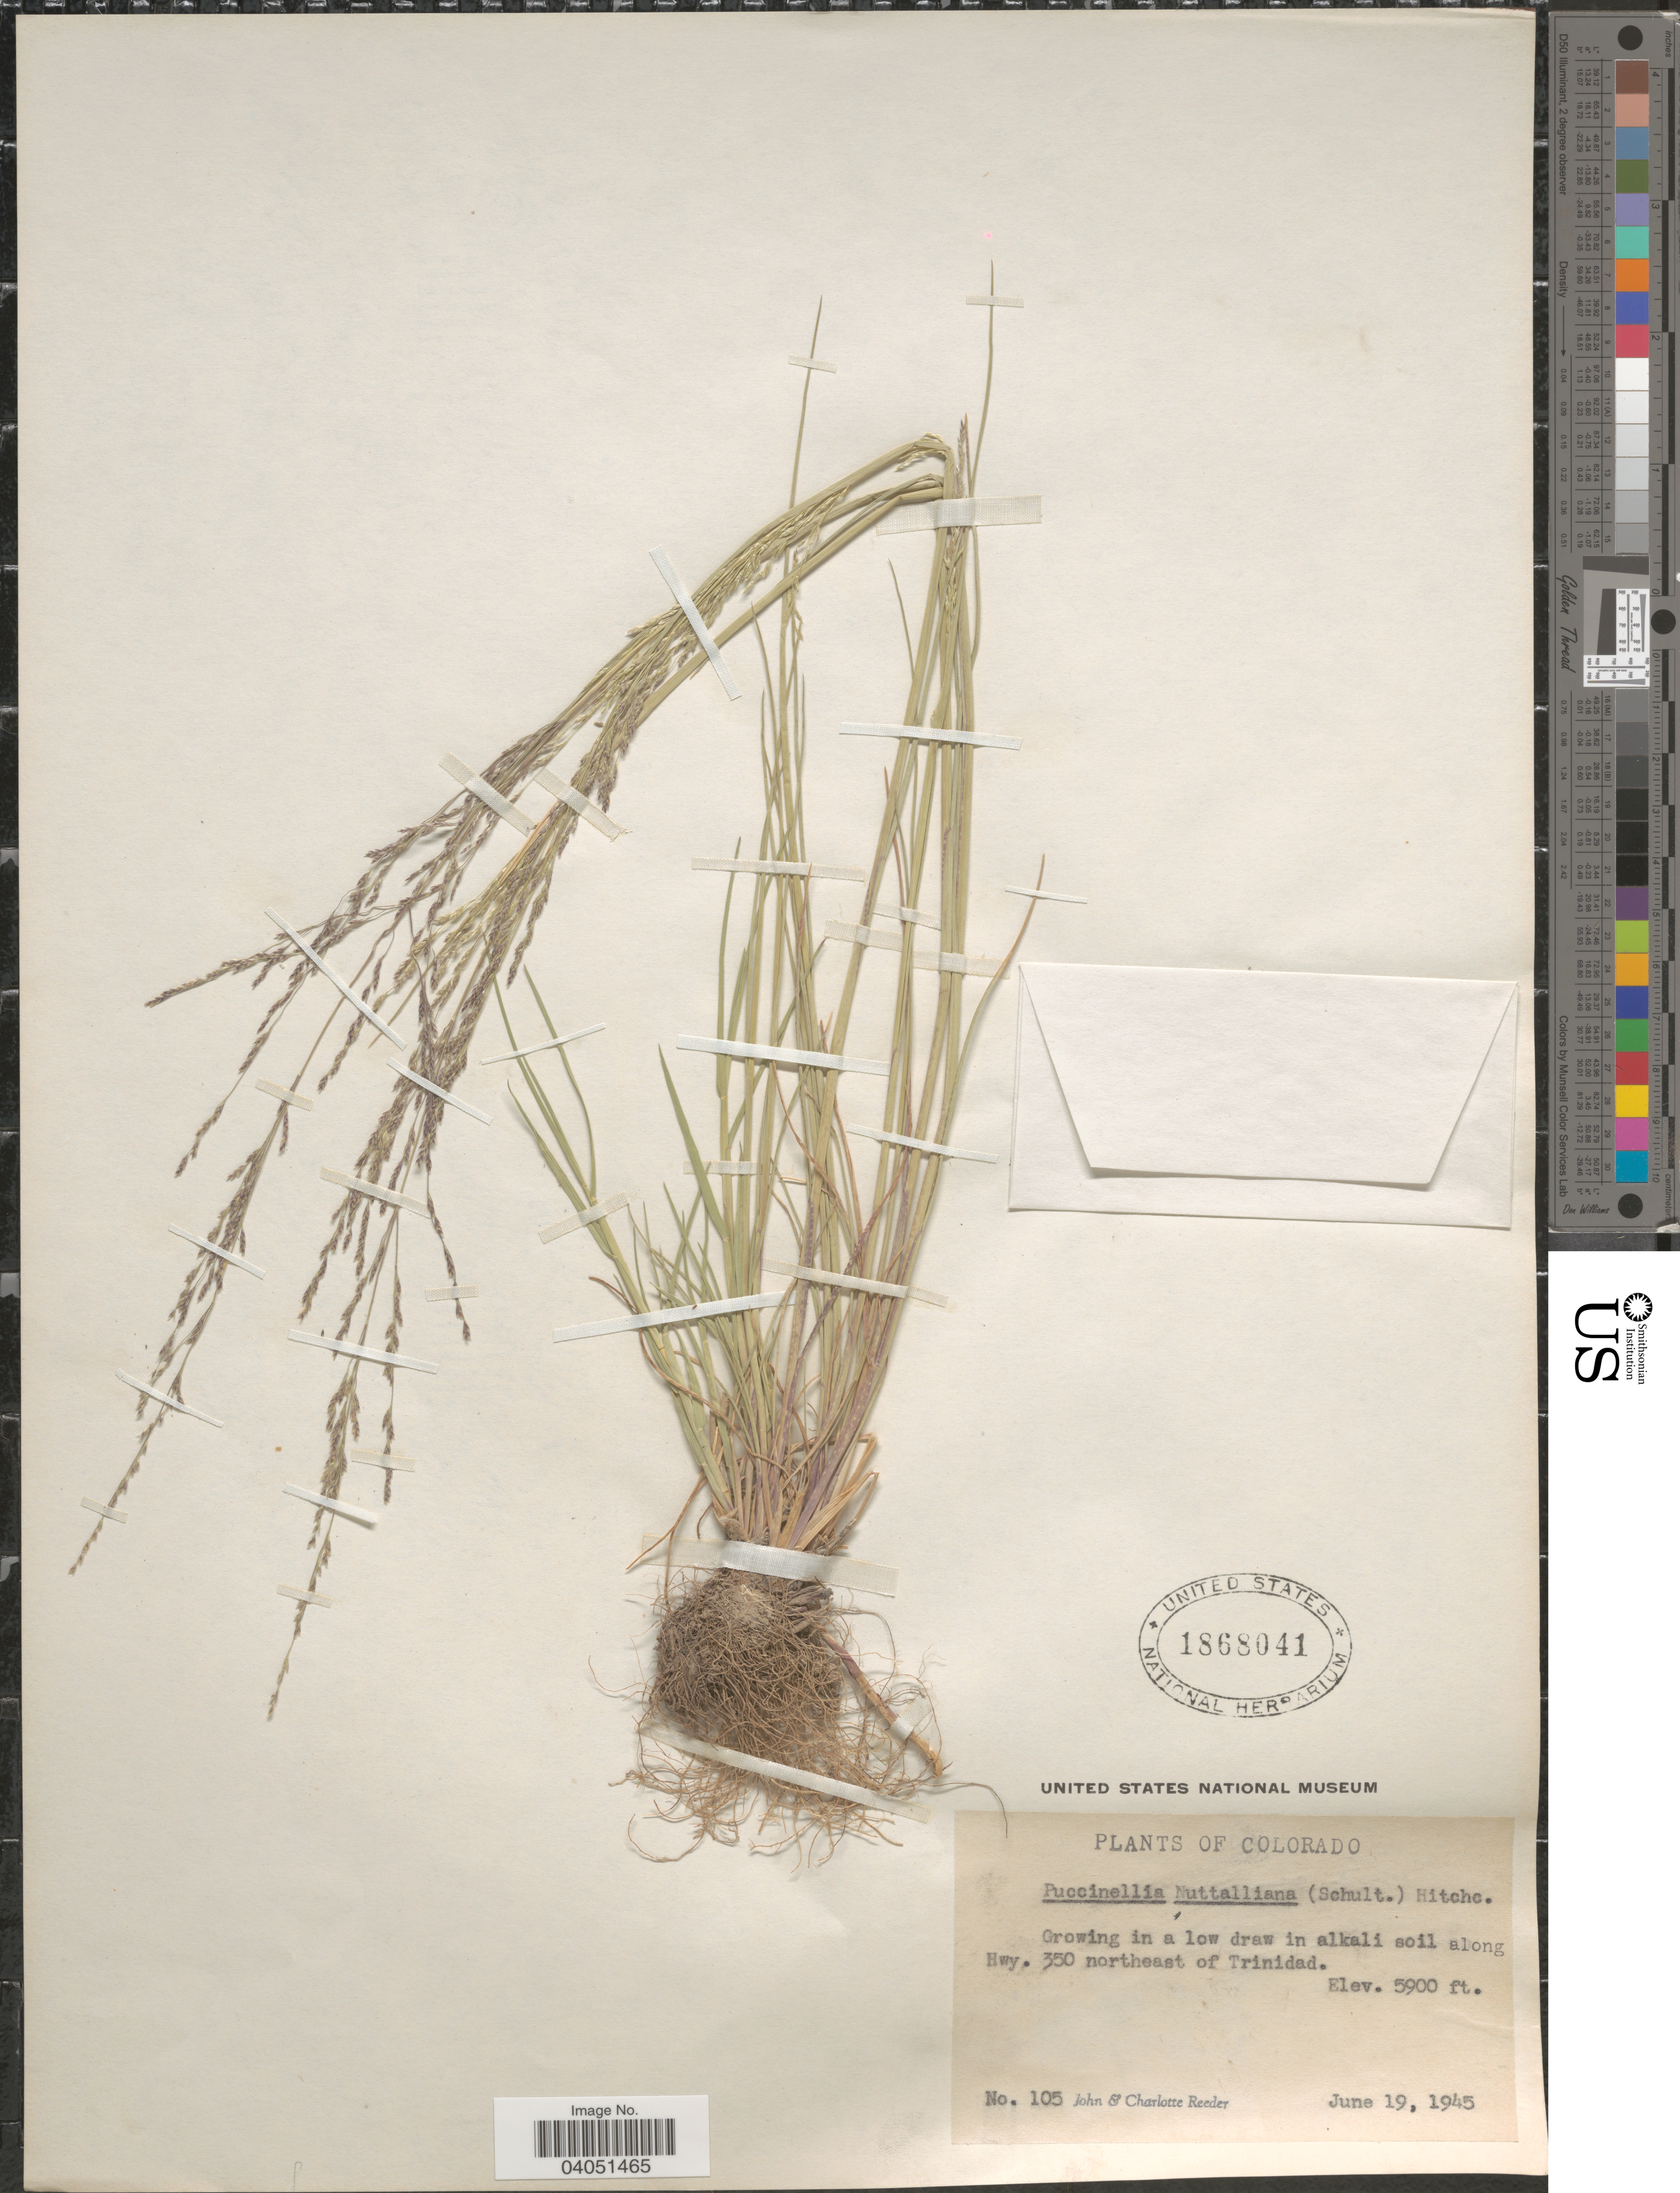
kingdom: Plantae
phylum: Tracheophyta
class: Liliopsida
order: Poales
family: Poaceae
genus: Puccinellia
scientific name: Puccinellia nuttalliana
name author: (Schult.) Hitchc.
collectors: J. R. Reeder & C. G. Reeder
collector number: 105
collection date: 1945-06-19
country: United States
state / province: Colorado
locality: In alkali soil along Hwy. 350 northeast of Trinidad.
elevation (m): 1798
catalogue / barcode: US 1868041